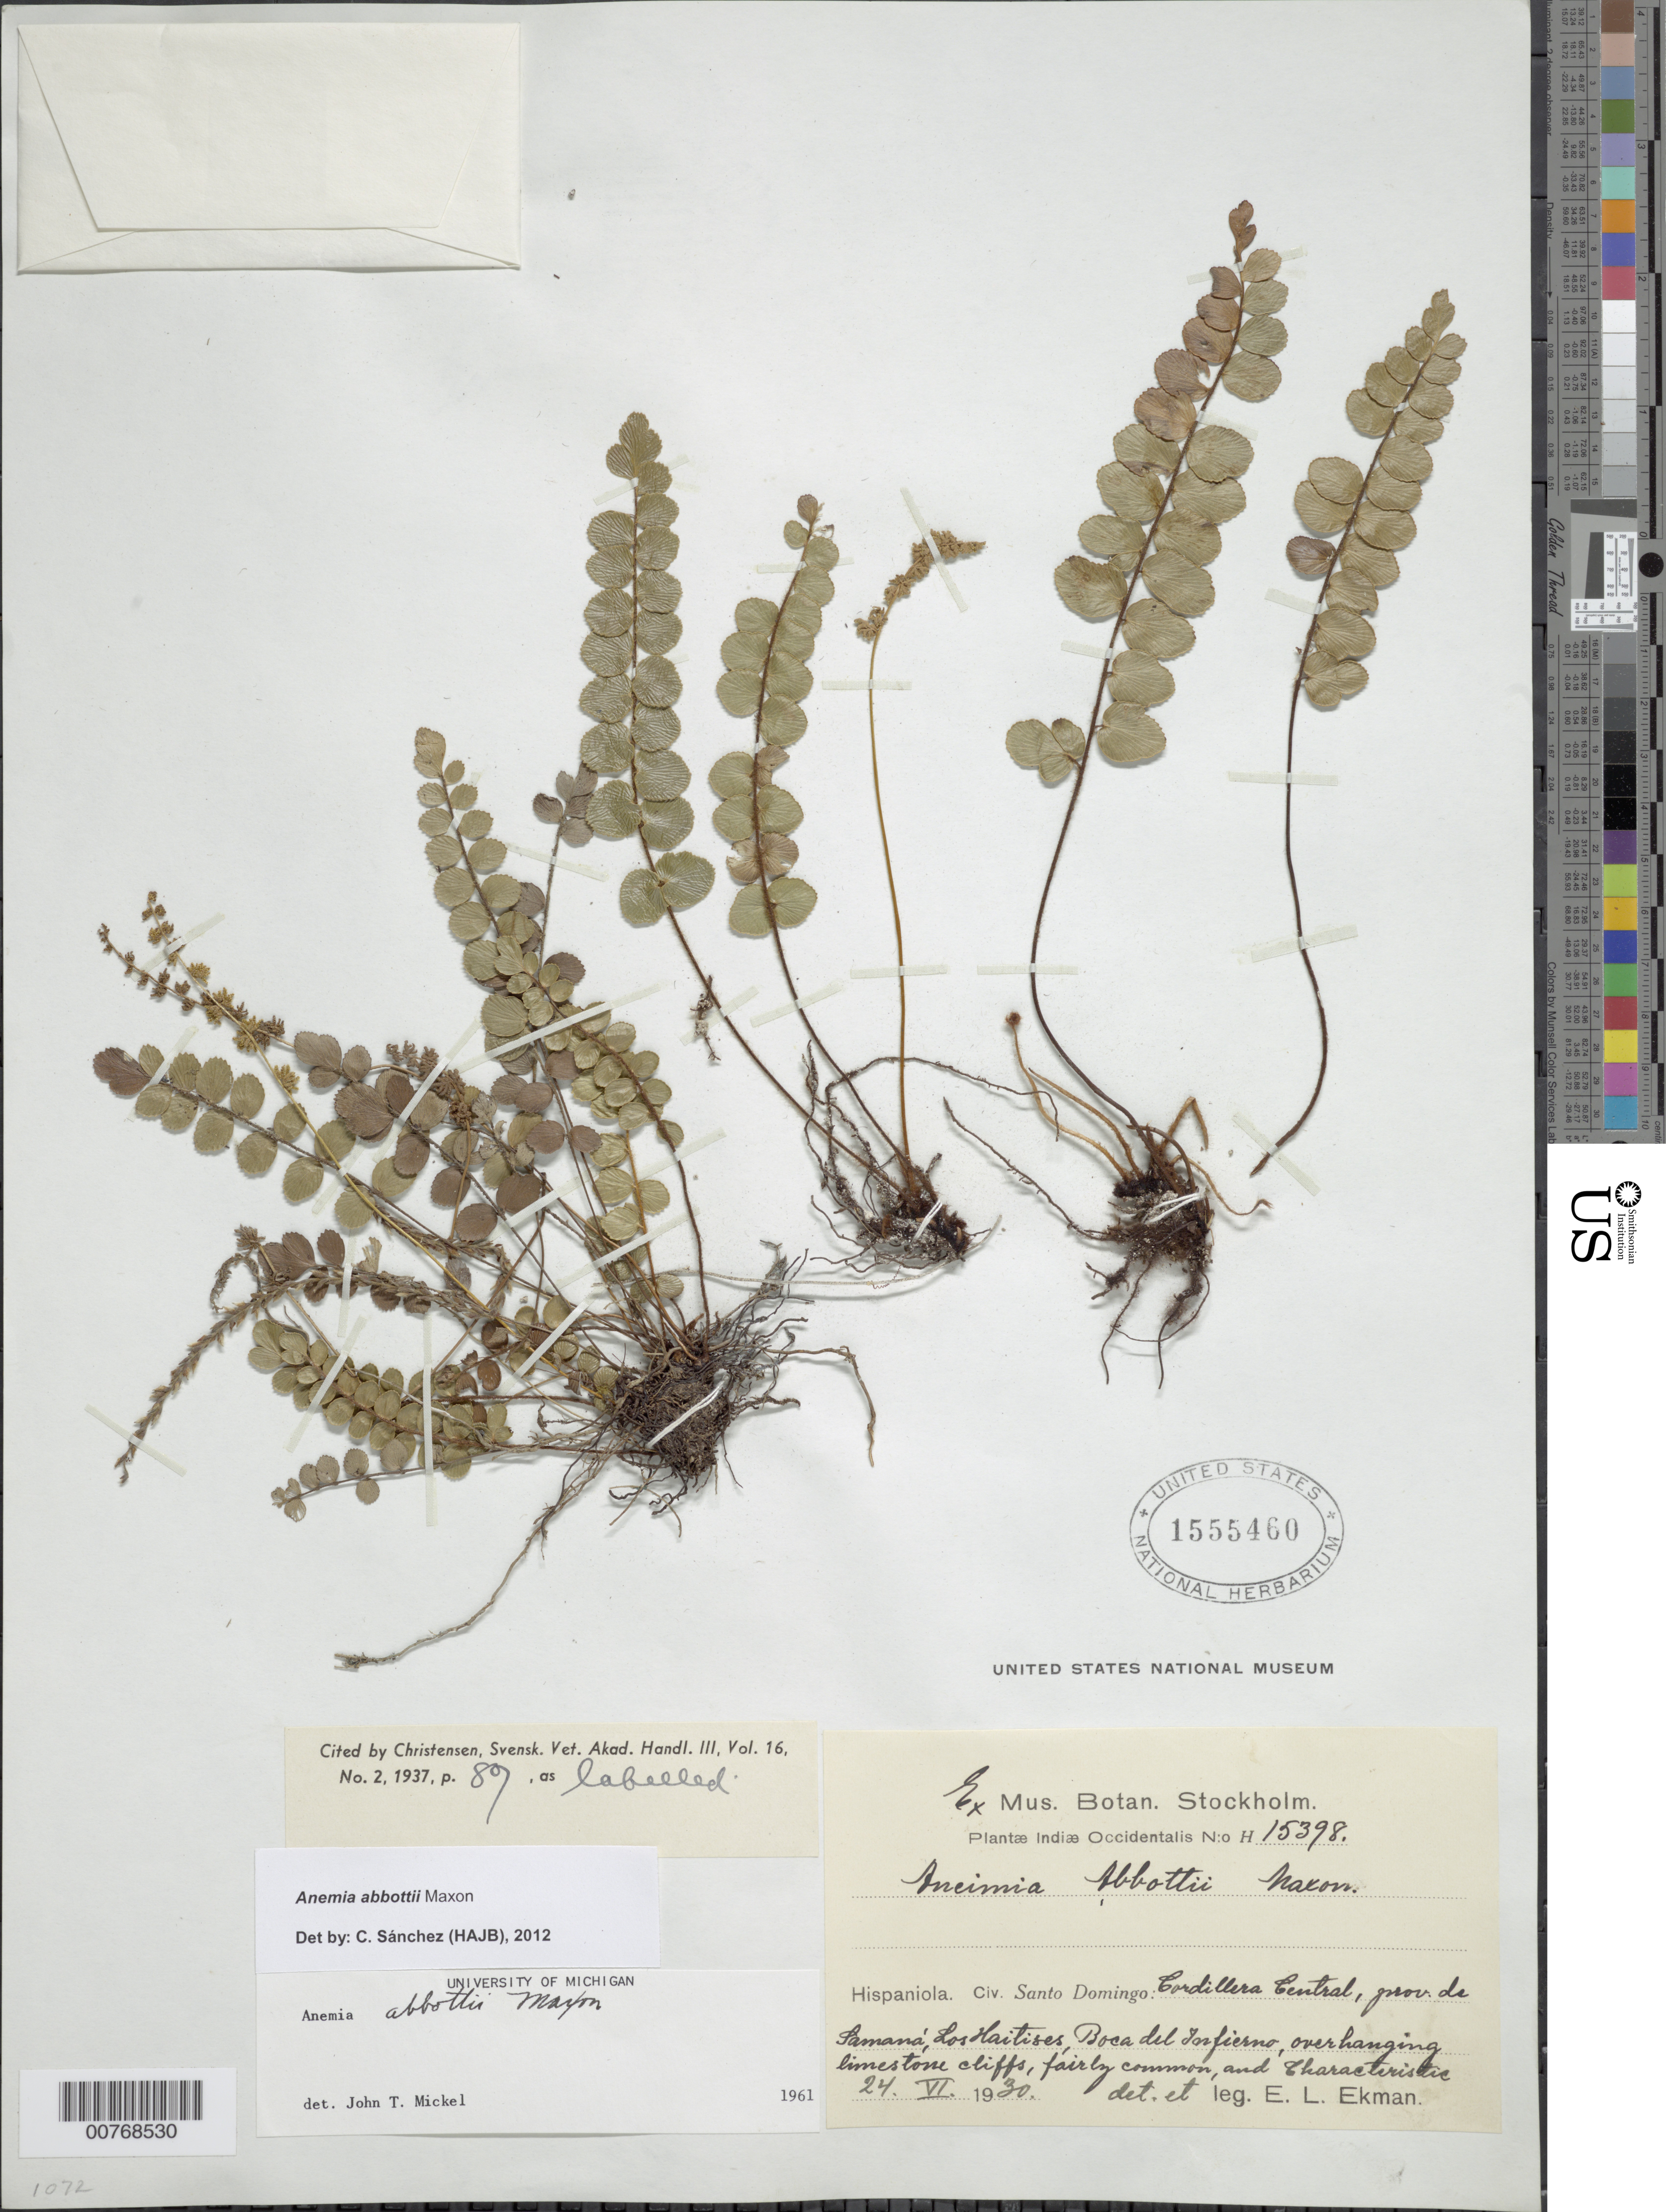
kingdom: Plantae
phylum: Tracheophyta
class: Polypodiopsida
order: Schizaeales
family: Anemiaceae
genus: Anemia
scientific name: Anemia abbottii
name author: Maxon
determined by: Mickel, J. T., (NY), New York Botanical Garden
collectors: E. L. Ekman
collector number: H 15398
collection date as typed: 24 Jun 1930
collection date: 1930-06-24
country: Dominican Republic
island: Hispaniola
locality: Santo Domingo. Cordillera Central, Provincia de Samaná, Los Haitises, Boca del Infierno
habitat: Overhanging limestone cliffs, fairly common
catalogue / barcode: US 1555460